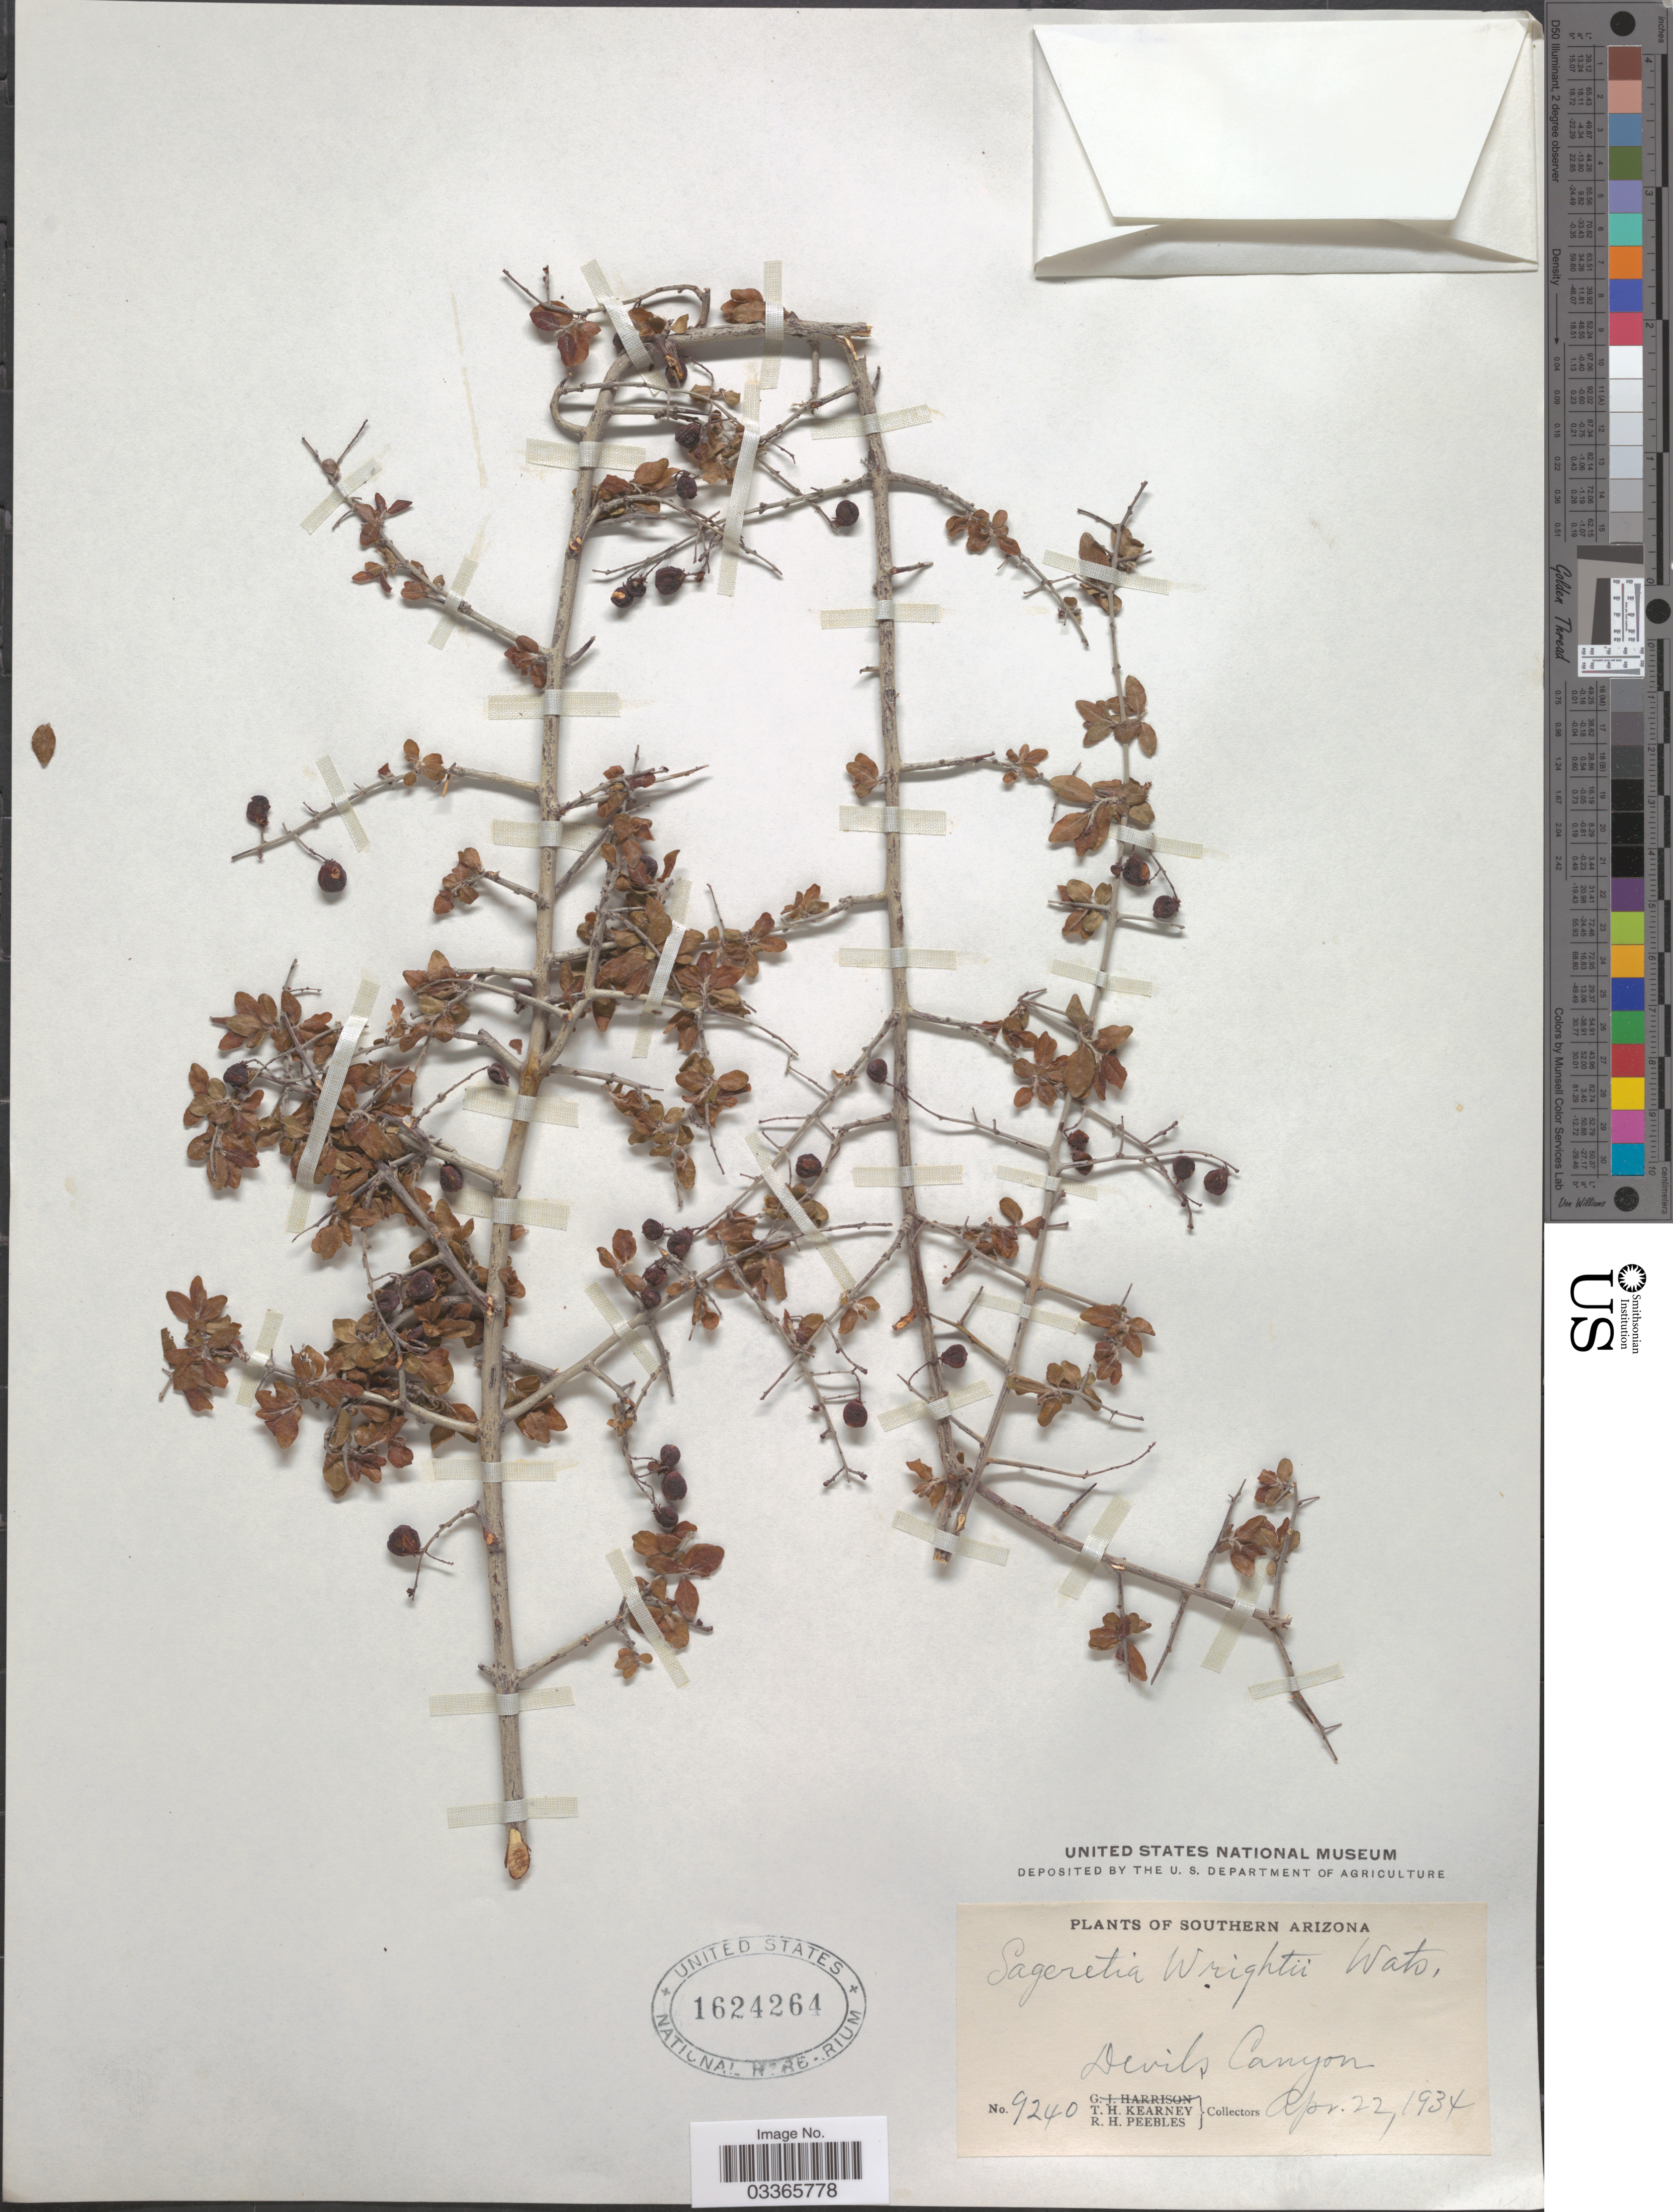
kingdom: Plantae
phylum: Tracheophyta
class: Magnoliopsida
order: Rosales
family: Rhamnaceae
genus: Sageretia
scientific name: Sageretia wrightii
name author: S. Watson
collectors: T. H. Kearney & R. H. Peebles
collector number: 9240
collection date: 1934-04-22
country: United States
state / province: Arizona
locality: Southern Arizona. Devils Canyon.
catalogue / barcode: US 1624264